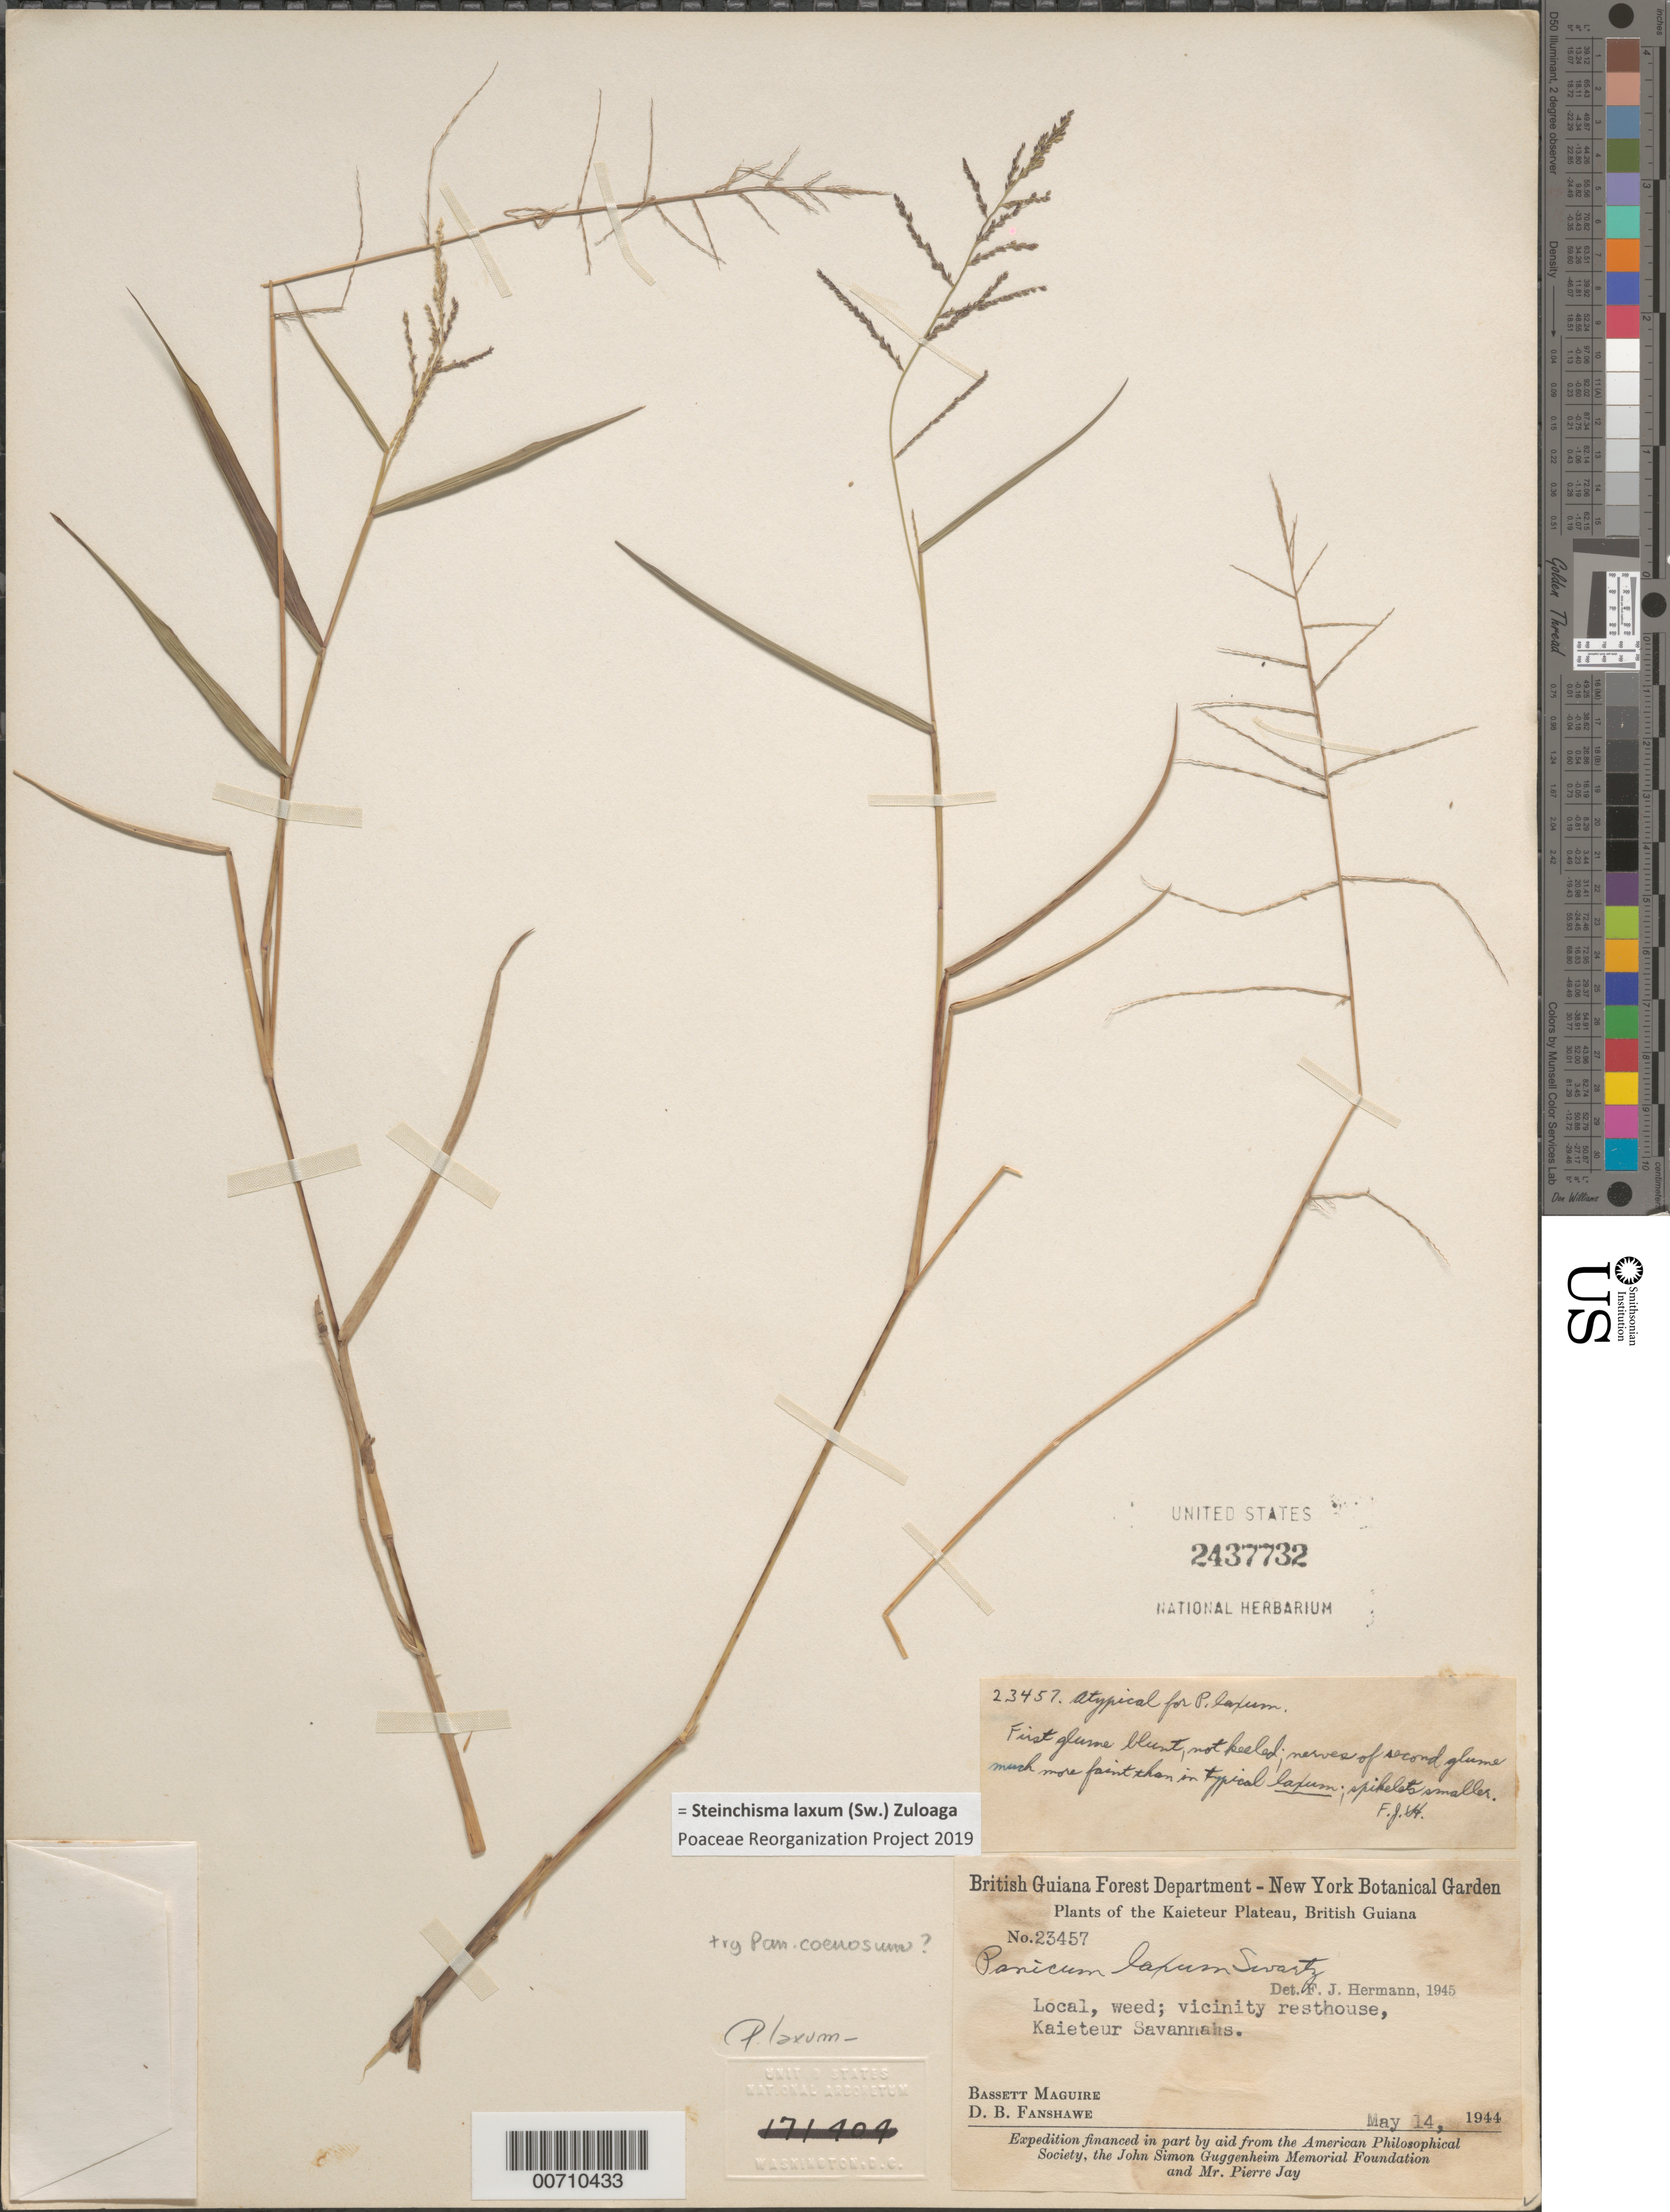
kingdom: Plantae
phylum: Tracheophyta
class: Liliopsida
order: Poales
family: Poaceae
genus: Panicum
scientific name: Panicum laxum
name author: Sw.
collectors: B. Maguire & D. B. Fanshawe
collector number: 23457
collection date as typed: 14-May-44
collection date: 1944-05-14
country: Guyana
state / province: Potaro-Siparuni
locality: Kaieteur Plateau, Kaieteur Savannas, vicinity of resthouse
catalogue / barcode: US 2437732